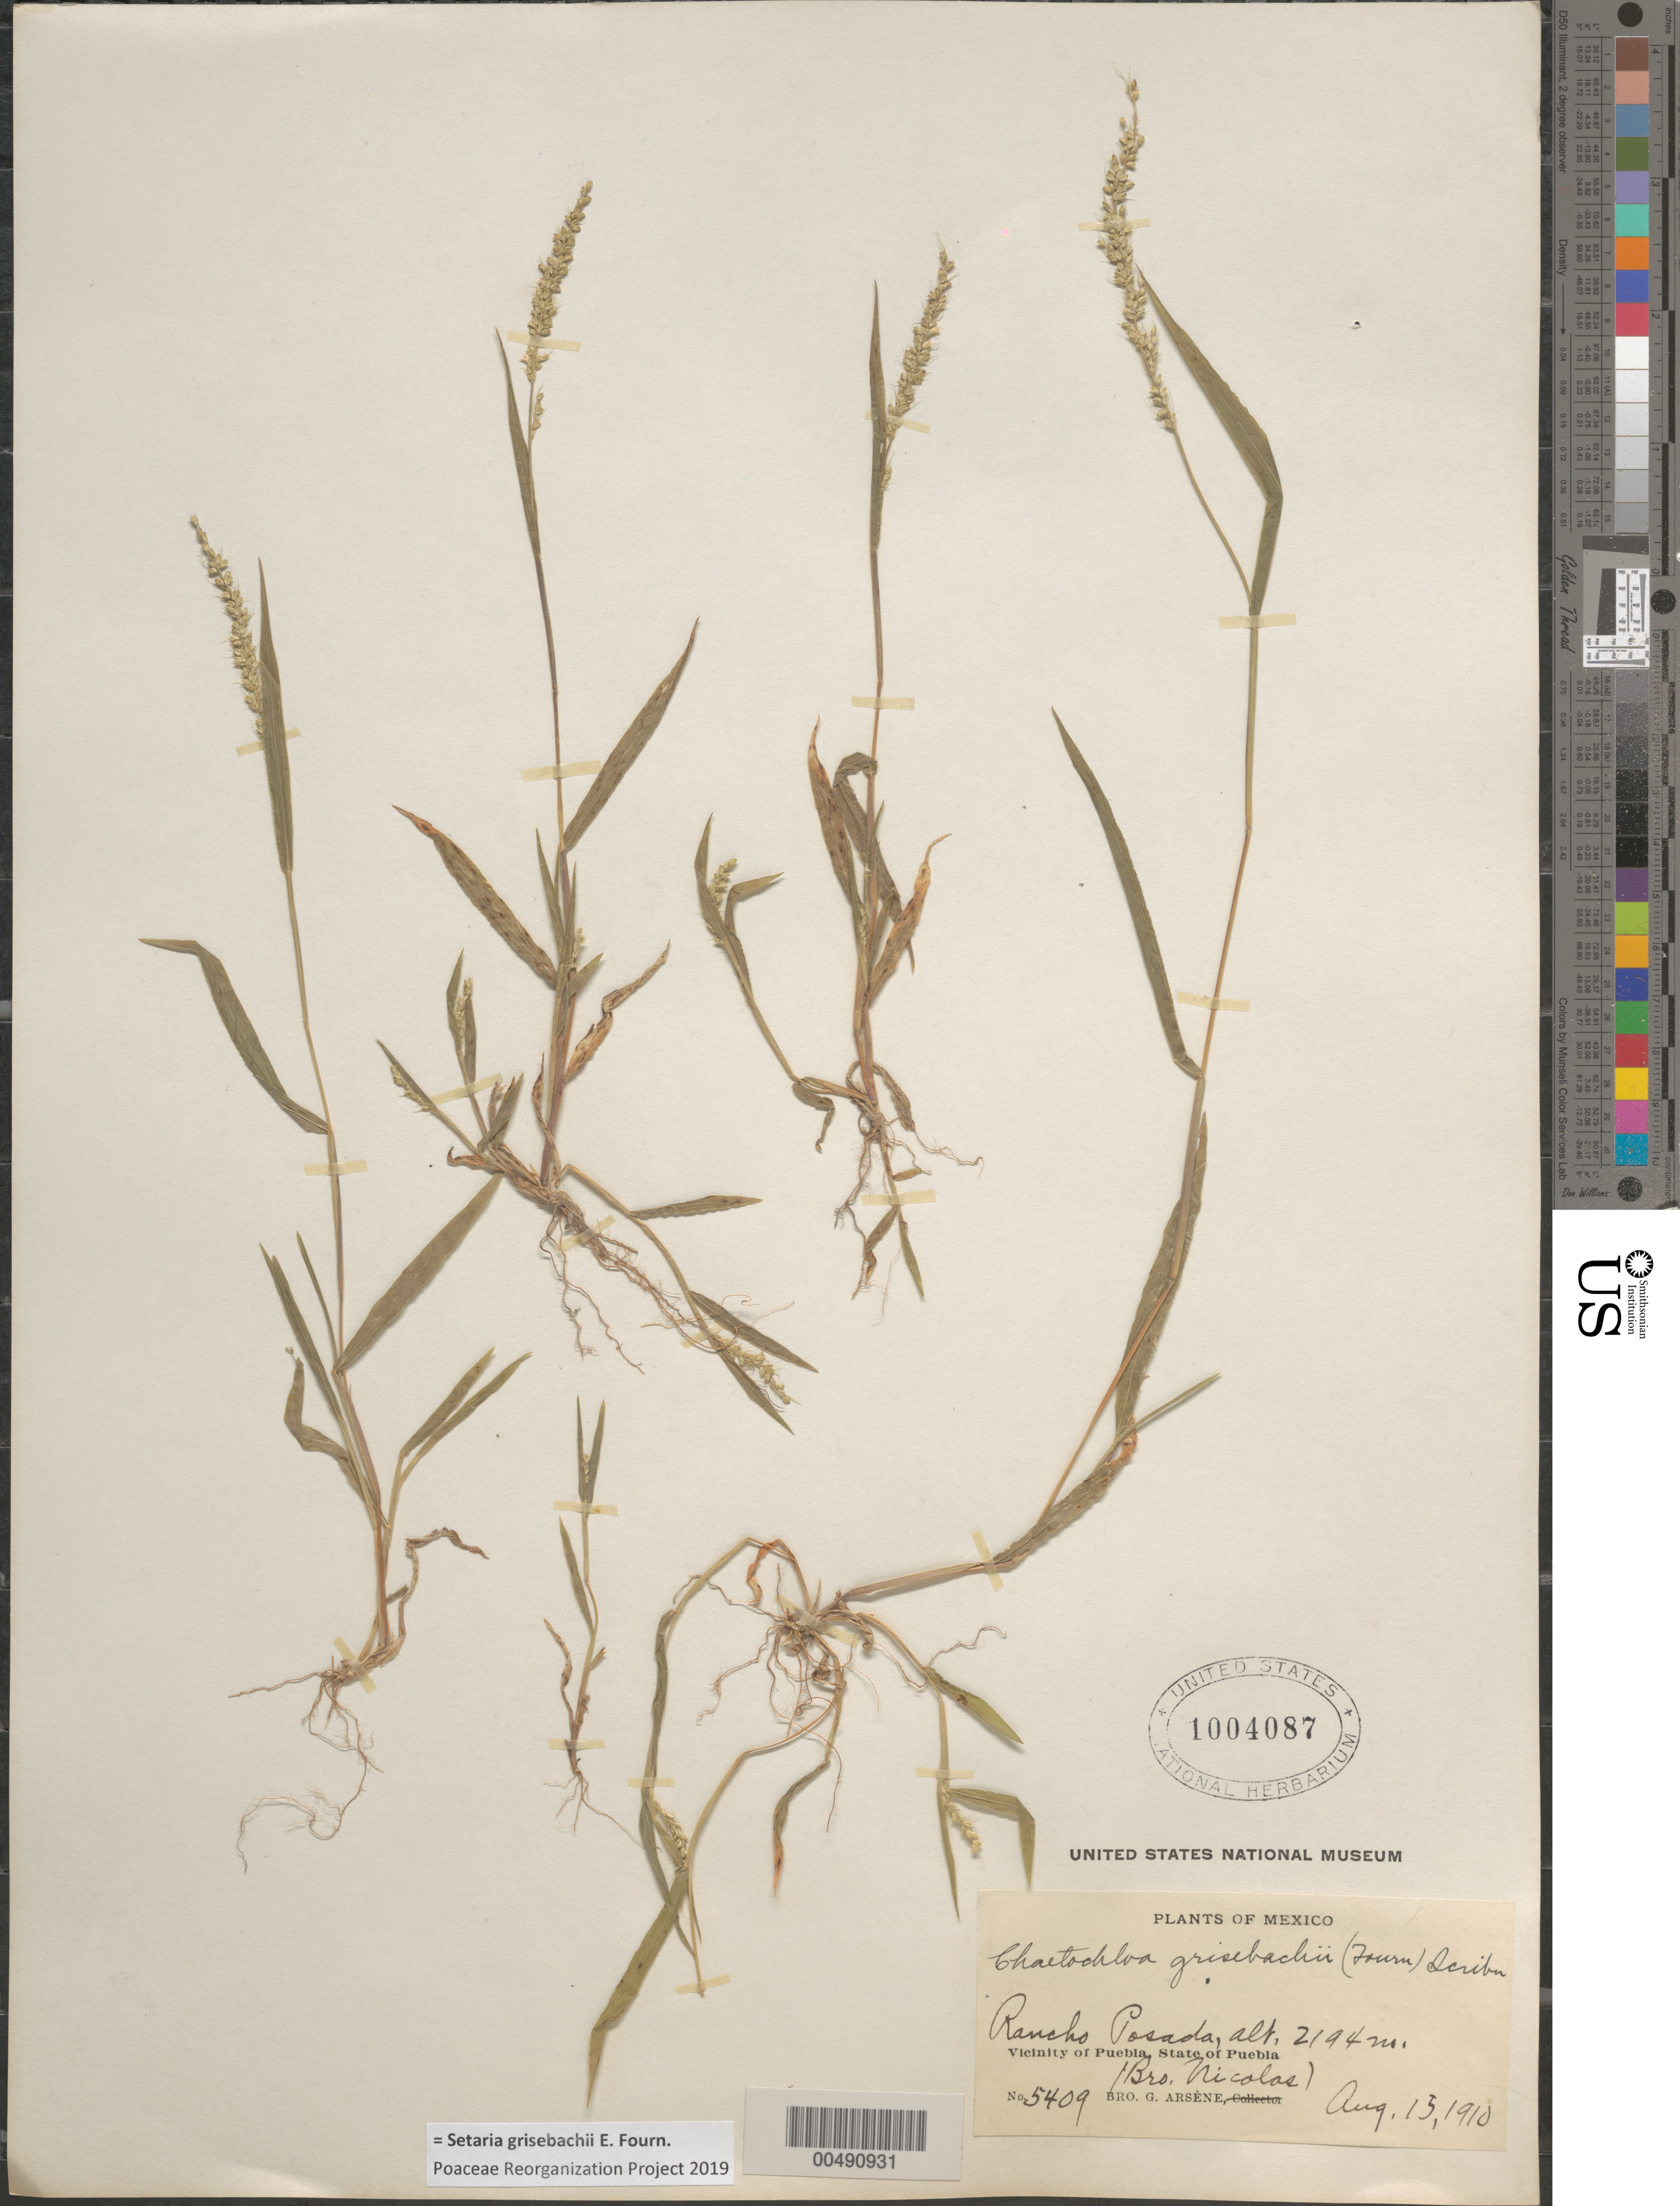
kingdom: Plantae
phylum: Tracheophyta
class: Liliopsida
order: Poales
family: Poaceae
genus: Setaria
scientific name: Setaria grisebachii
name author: E. Fourn.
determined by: Poaceae Reorganization Project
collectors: B. Nicolas & Bro. G. Arsène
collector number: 5409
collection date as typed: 15 Aug 1910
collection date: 1910-08-15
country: Mexico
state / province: Puebla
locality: Rancho Posada, vicinity of Puebla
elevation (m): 2194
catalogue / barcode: US 1004087